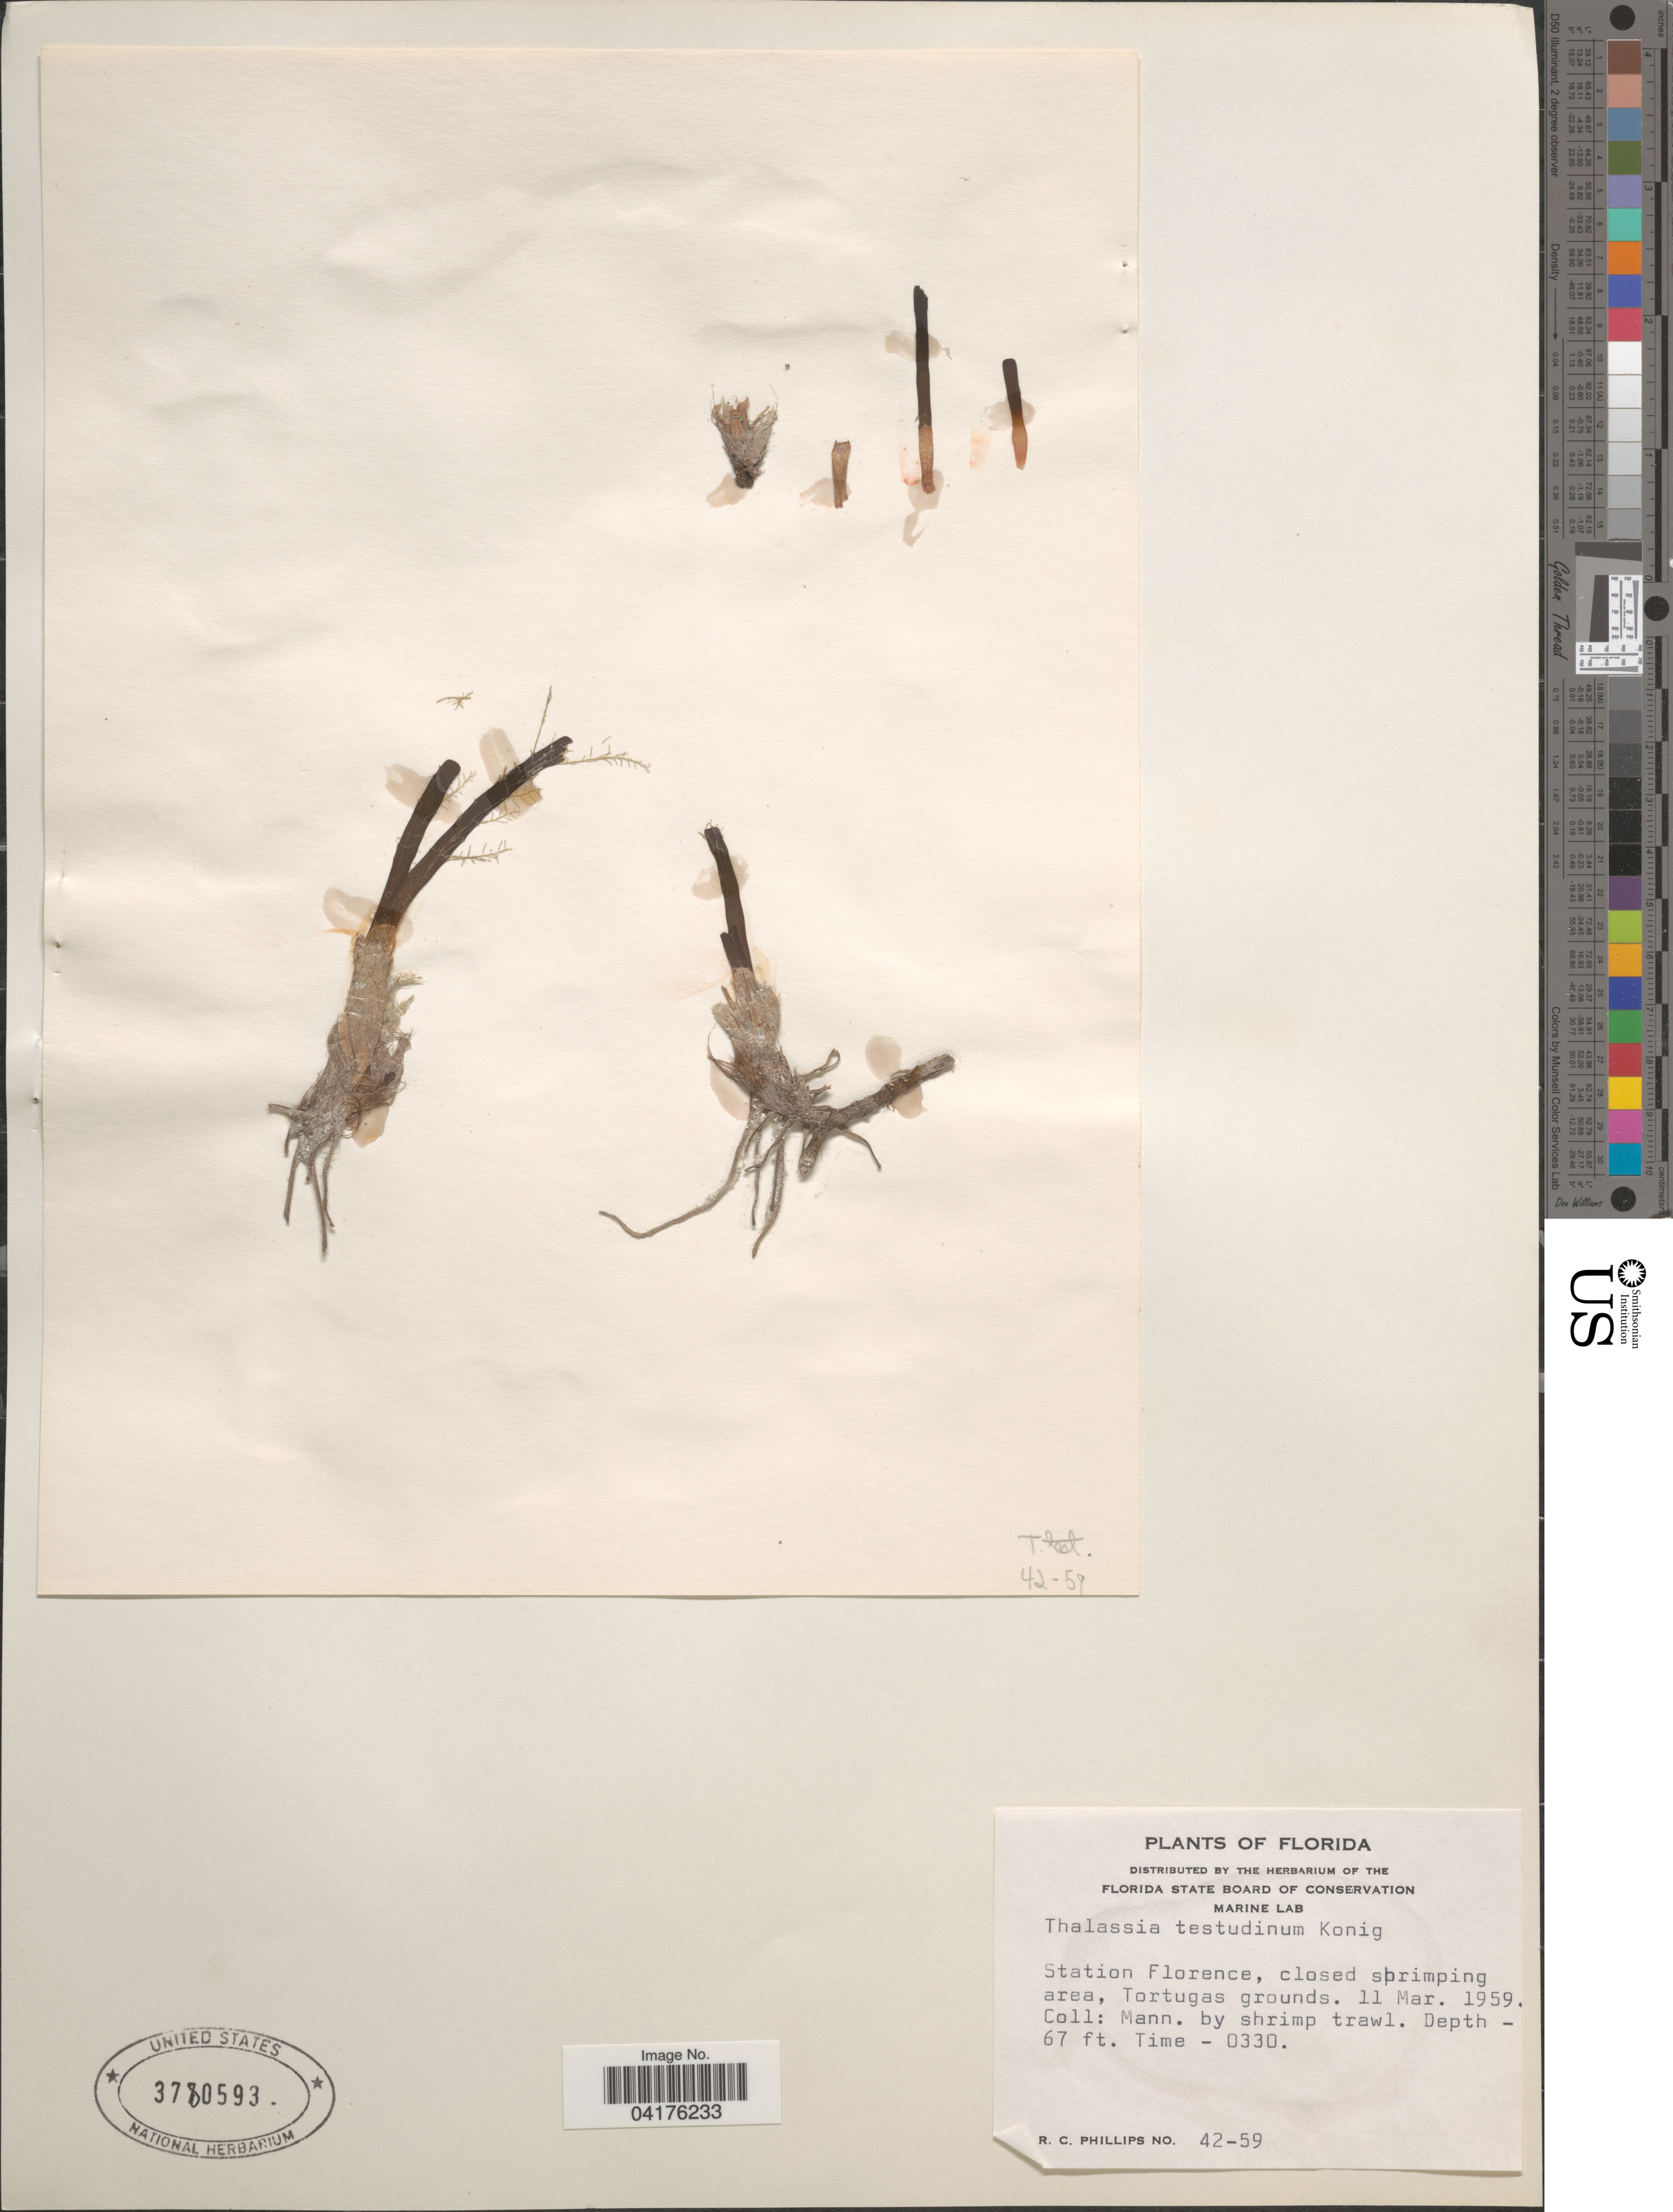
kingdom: Plantae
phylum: Tracheophyta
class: Liliopsida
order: Alismatales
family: Hydrocharitaceae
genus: Thalassia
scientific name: Thalassia testudinum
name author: Banks & Sol. ex K.D. Koenig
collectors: Mann, --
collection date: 1959-03-11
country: United States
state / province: Florida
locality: Station Florence, closed shrimping area, Tortugas grounds.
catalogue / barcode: US 3780593